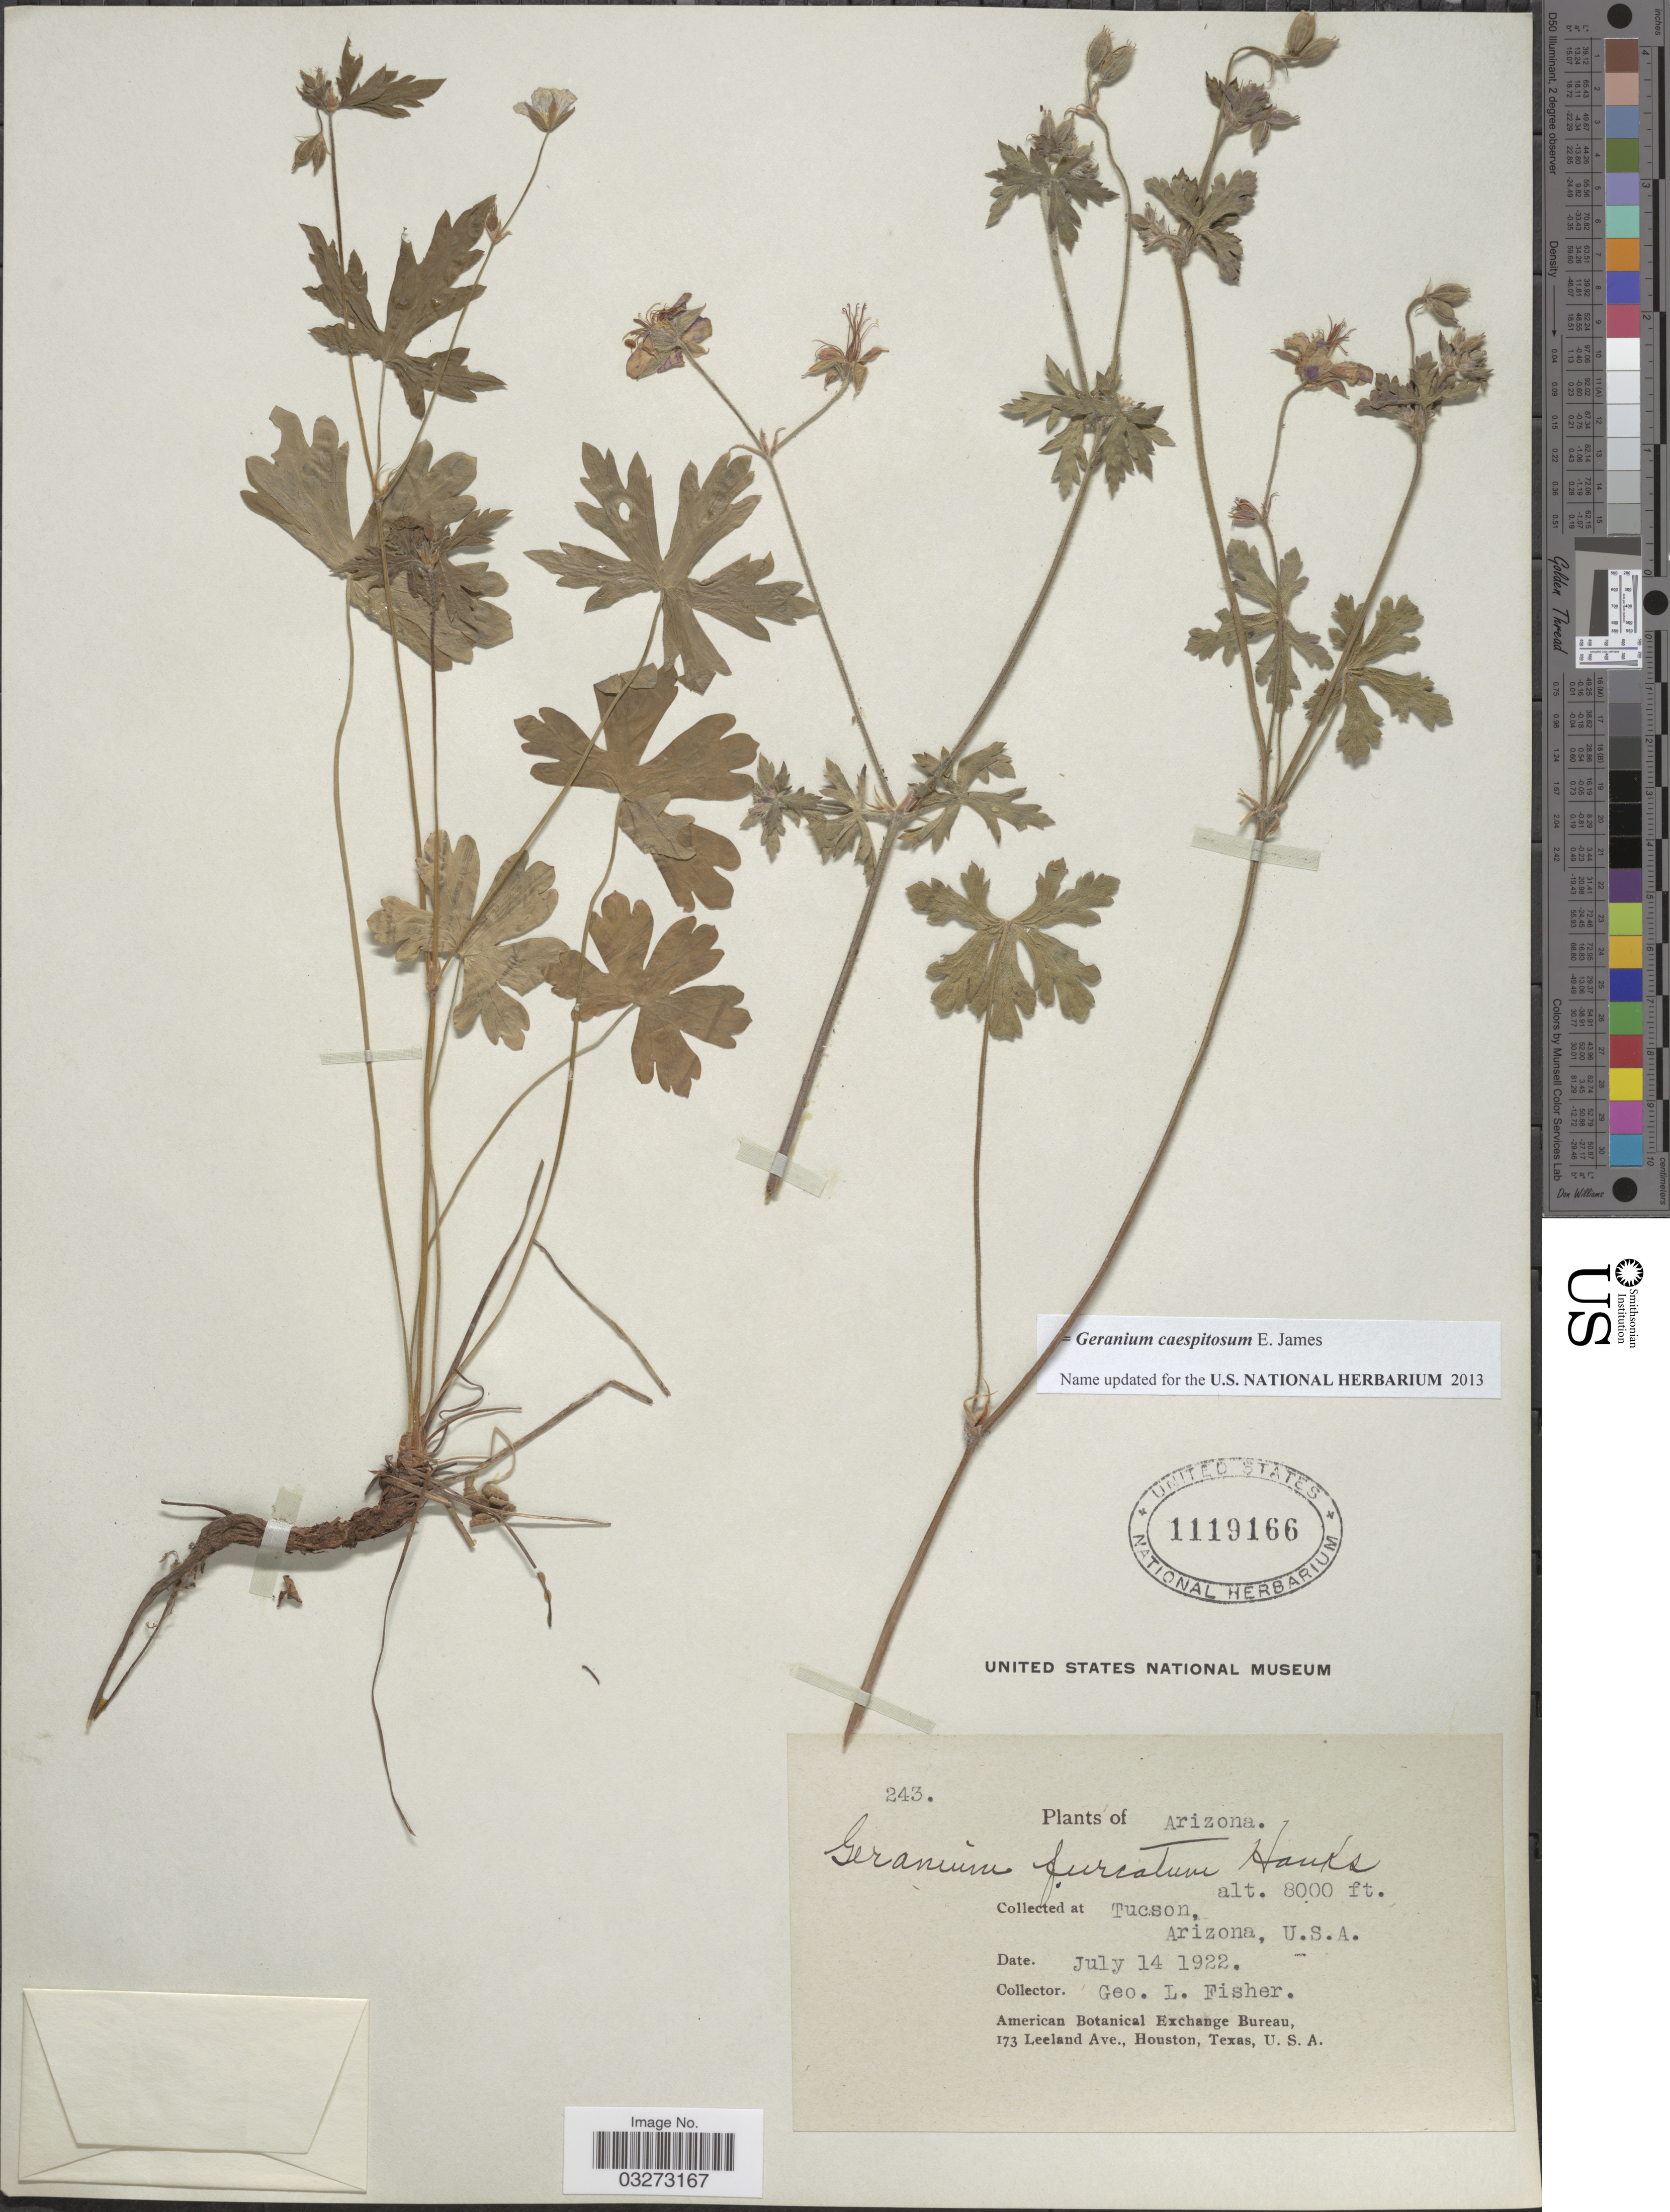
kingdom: Plantae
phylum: Tracheophyta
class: Magnoliopsida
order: Geraniales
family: Geraniaceae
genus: Geranium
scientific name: Geranium caespitosum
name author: E. James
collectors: G. L. Fisher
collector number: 243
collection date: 1922-07-14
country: United States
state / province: Arizona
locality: Tucson.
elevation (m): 2438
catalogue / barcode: US 1119166